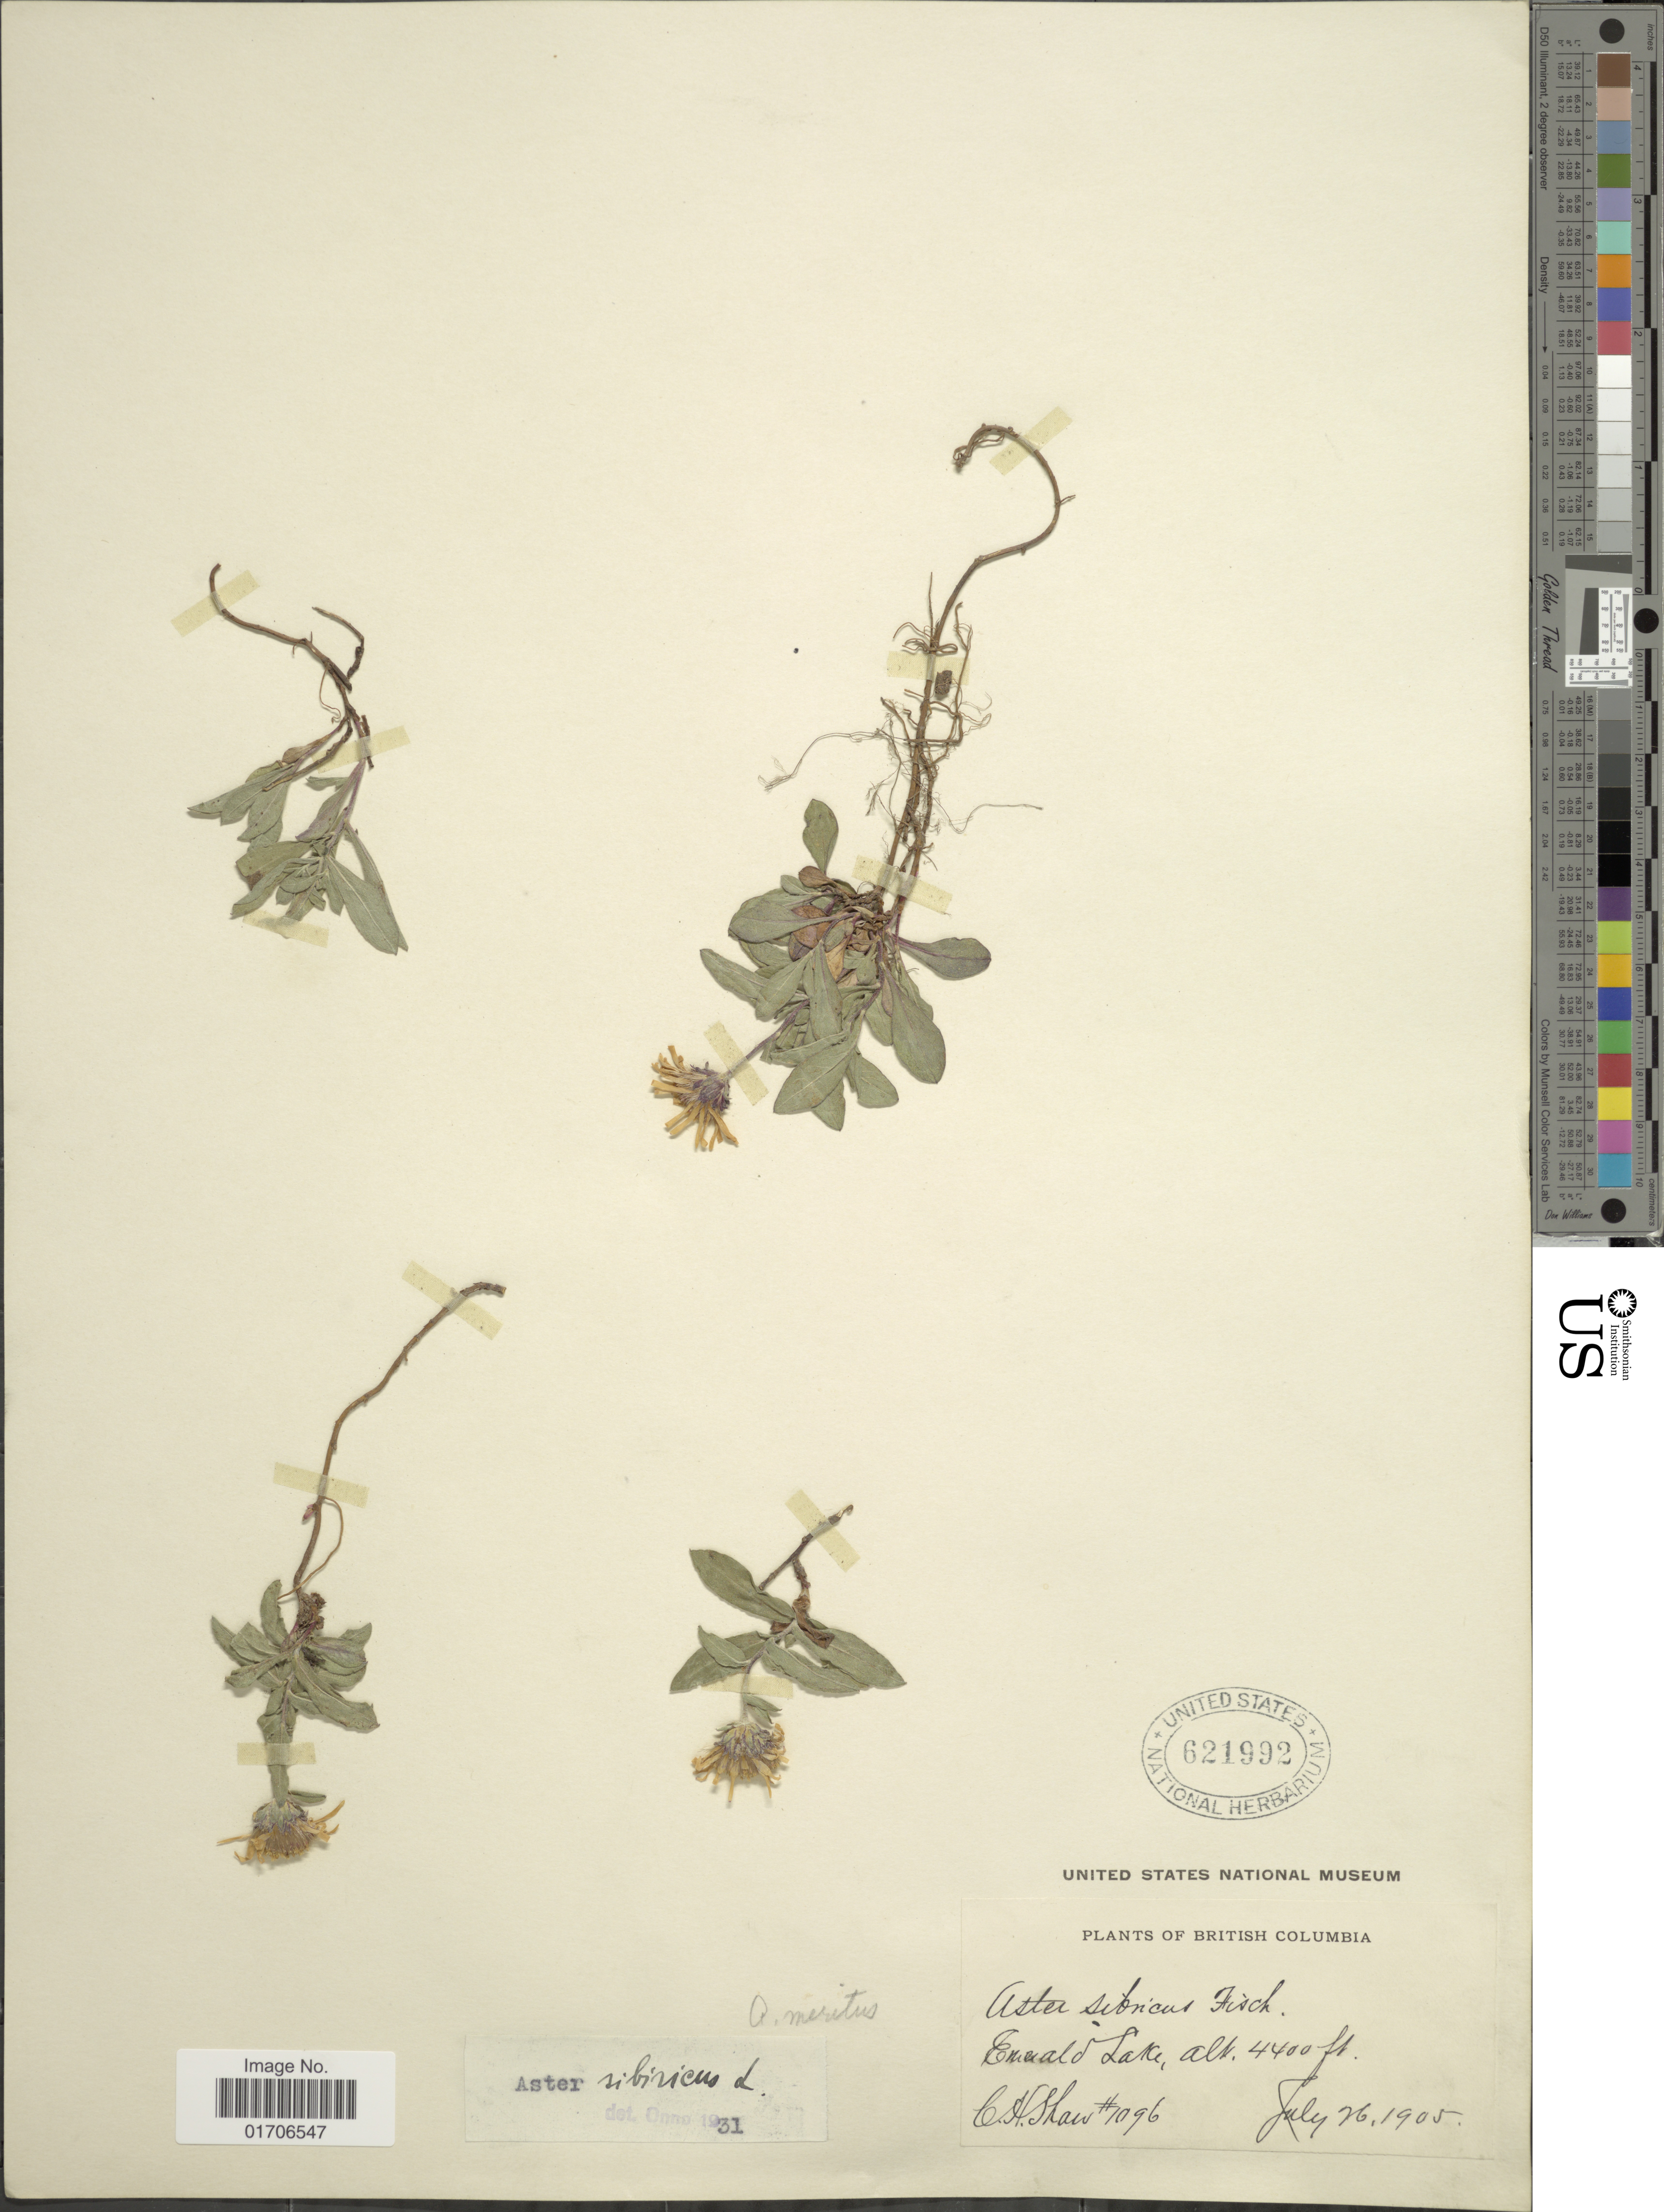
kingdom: Plantae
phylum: Tracheophyta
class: Magnoliopsida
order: Asterales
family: Asteraceae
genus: Eurybia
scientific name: Eurybia merita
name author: (A. Nelson) G.L. Nesom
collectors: C. H. Shaw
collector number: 1096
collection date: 1905-07-26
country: Canada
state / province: British Columbia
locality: British Columbia. Emerald Lake.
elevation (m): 1341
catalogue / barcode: US 621992